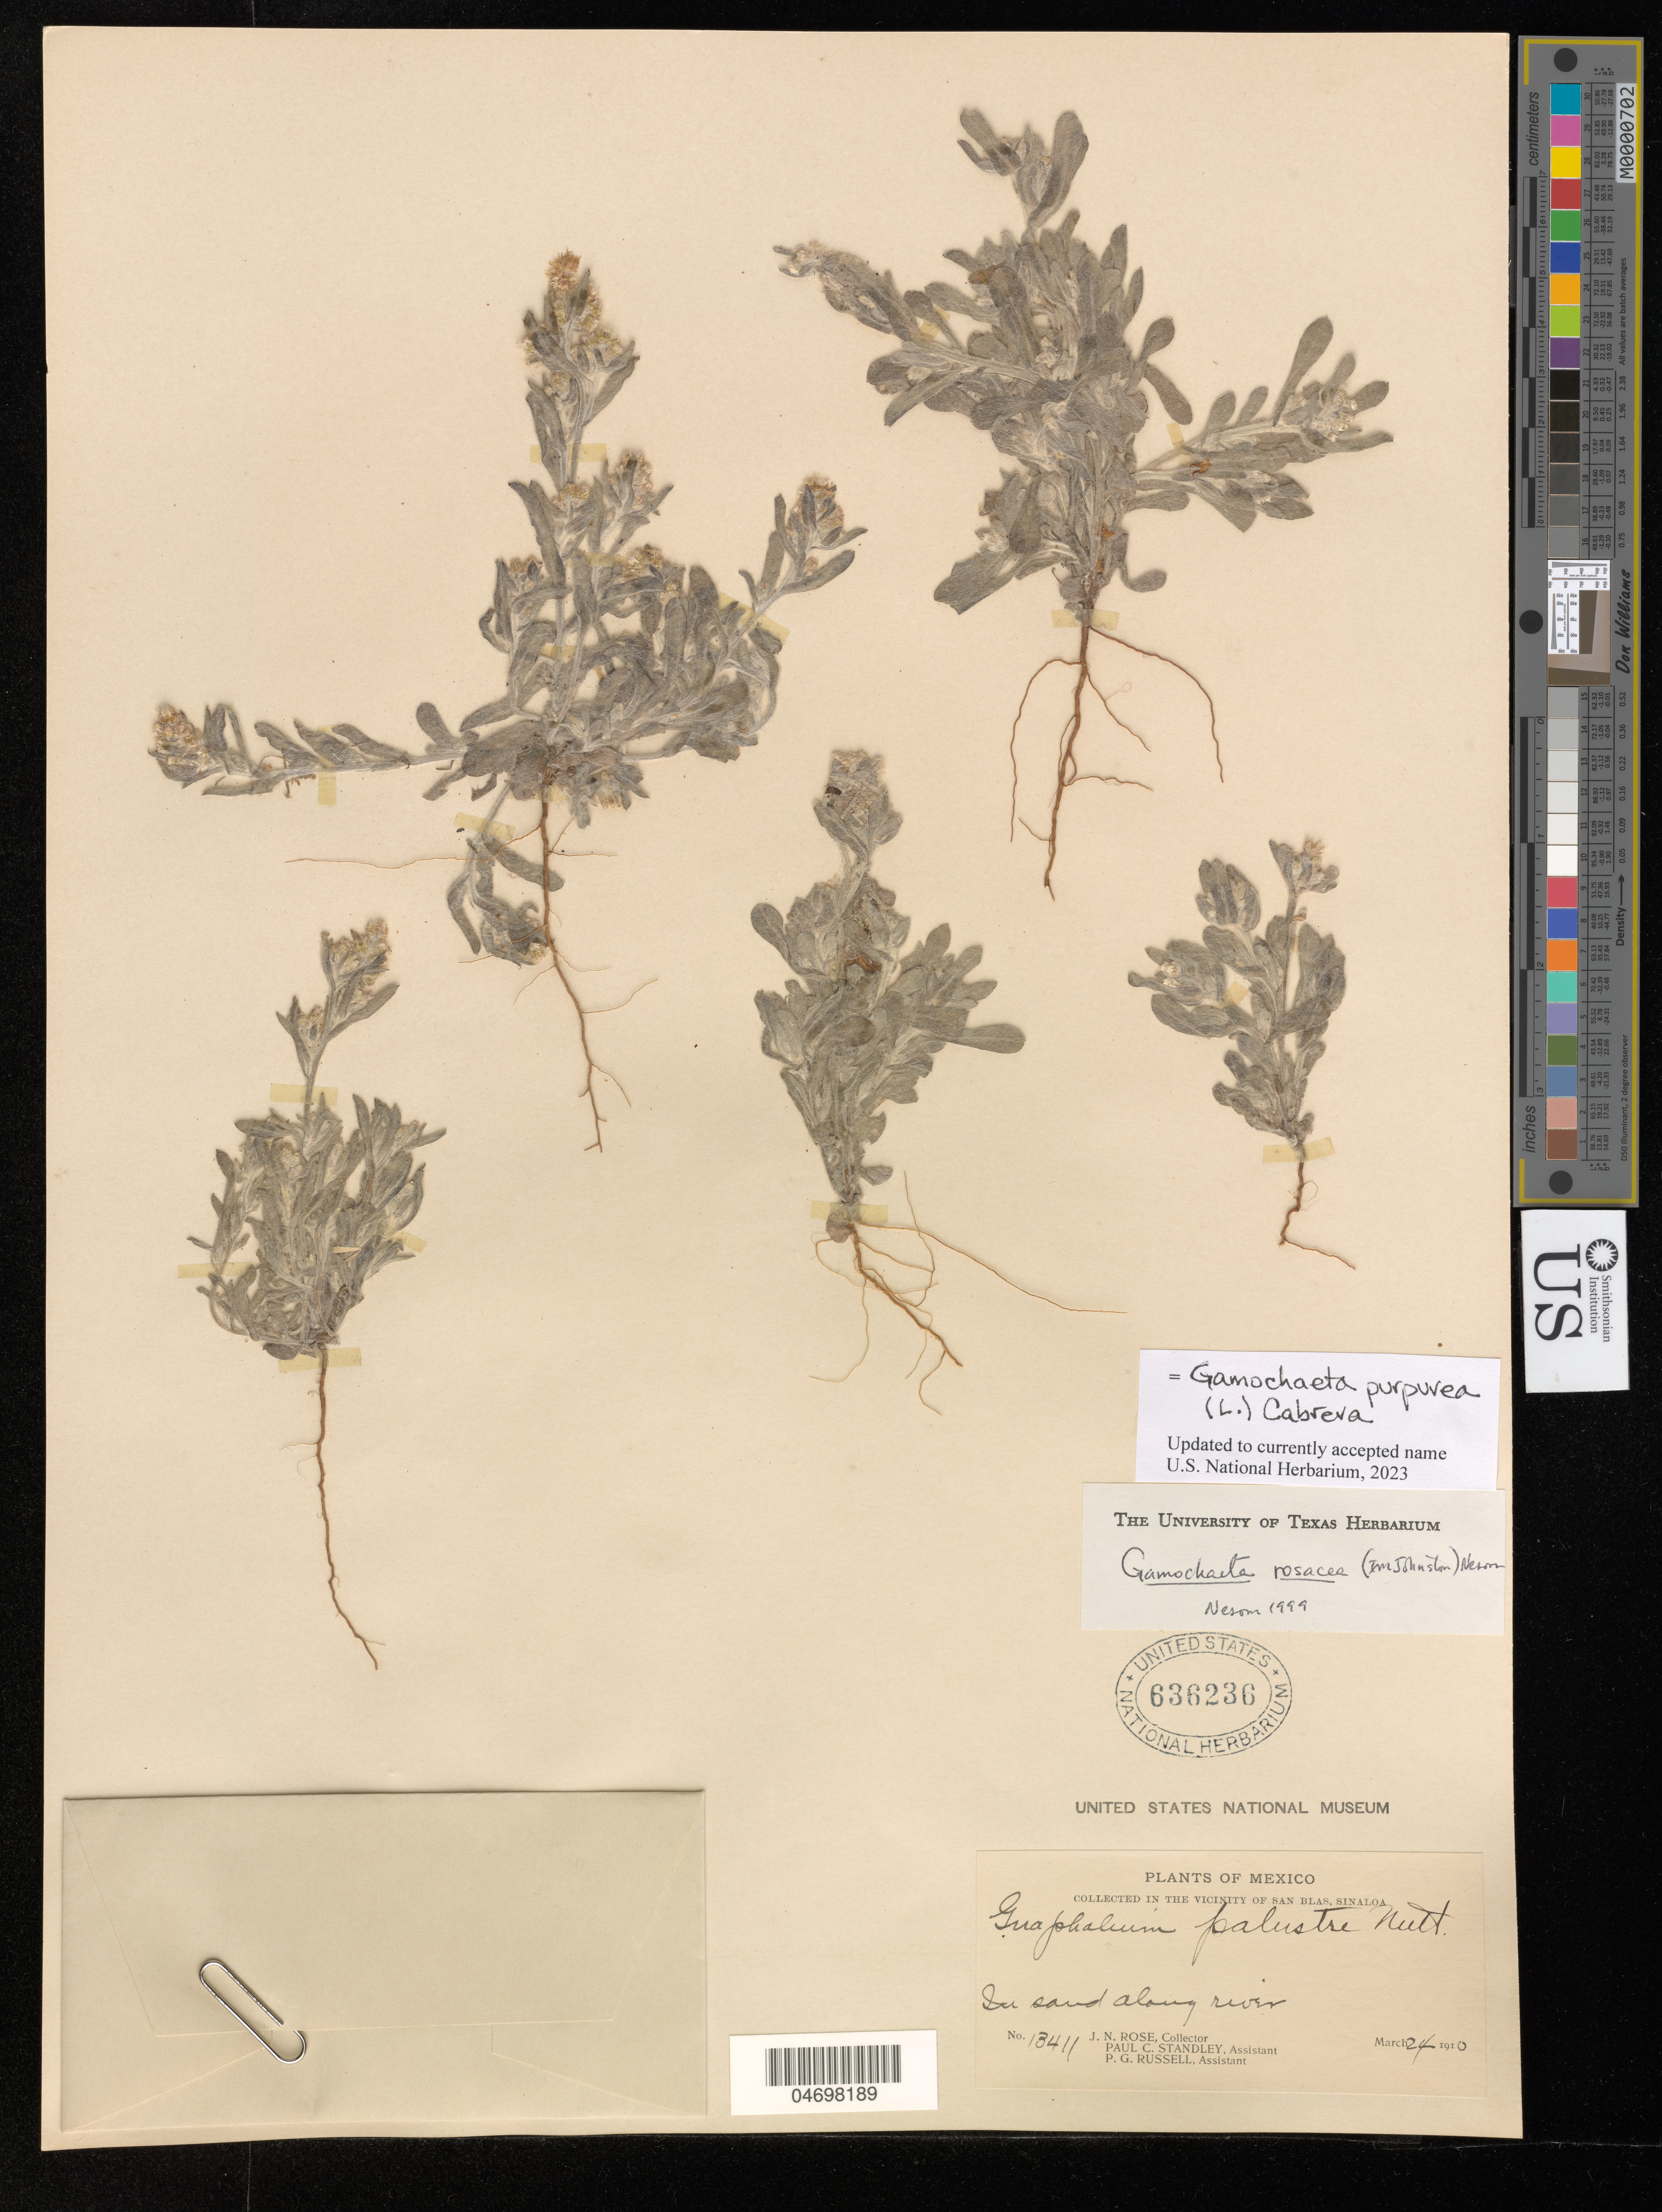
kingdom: Plantae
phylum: Tracheophyta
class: Magnoliopsida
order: Asterales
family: Asteraceae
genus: Gamochaeta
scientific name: Gamochaeta purpurea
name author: (L.) Cabrera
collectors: J. N. Rose, P. C. Standley & P. G. Russell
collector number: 13411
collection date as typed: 24 Mar 1910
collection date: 1910-03-24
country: Mexico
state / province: Sinaloa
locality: Vicinity of San Blas,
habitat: In sand along river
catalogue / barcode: US 636236